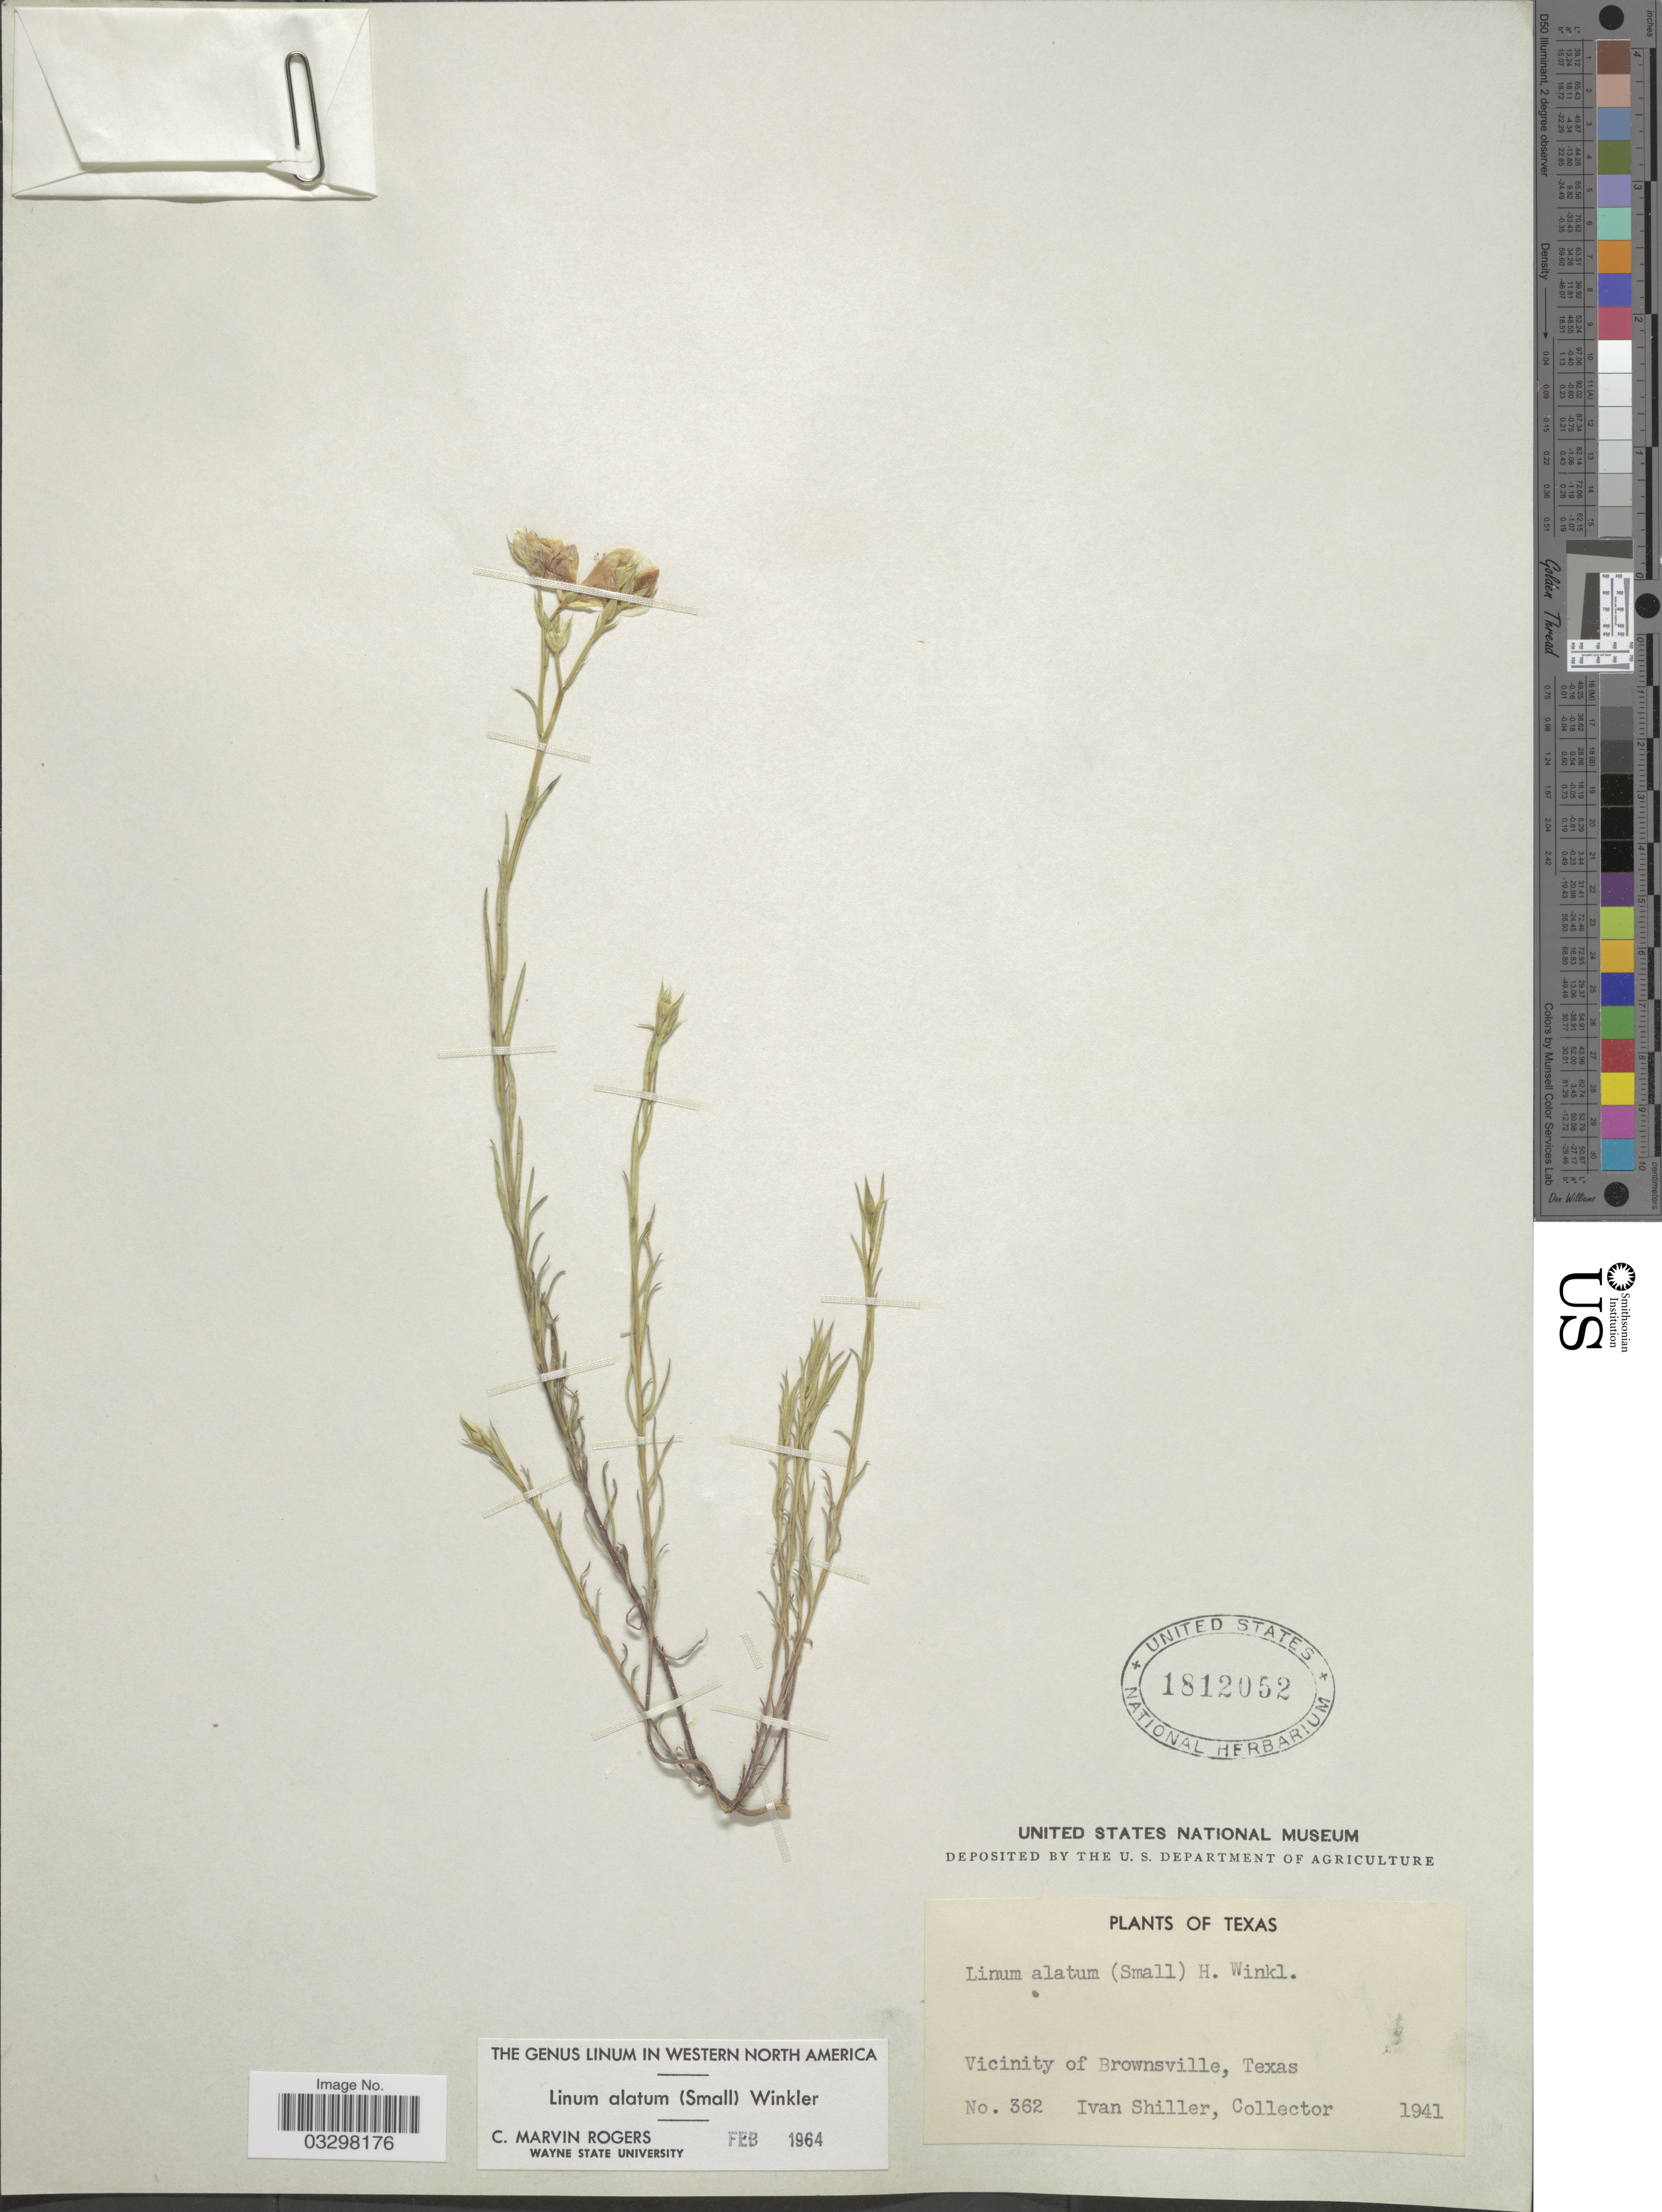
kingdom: Plantae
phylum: Tracheophyta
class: Magnoliopsida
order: Malpighiales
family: Linaceae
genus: Linum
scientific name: Linum alatum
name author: (Small) H.J.P. Winkl.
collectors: I. Shiller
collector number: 362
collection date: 1941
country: United States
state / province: Texas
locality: Vicinity of Brownsville.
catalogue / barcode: US 1812052